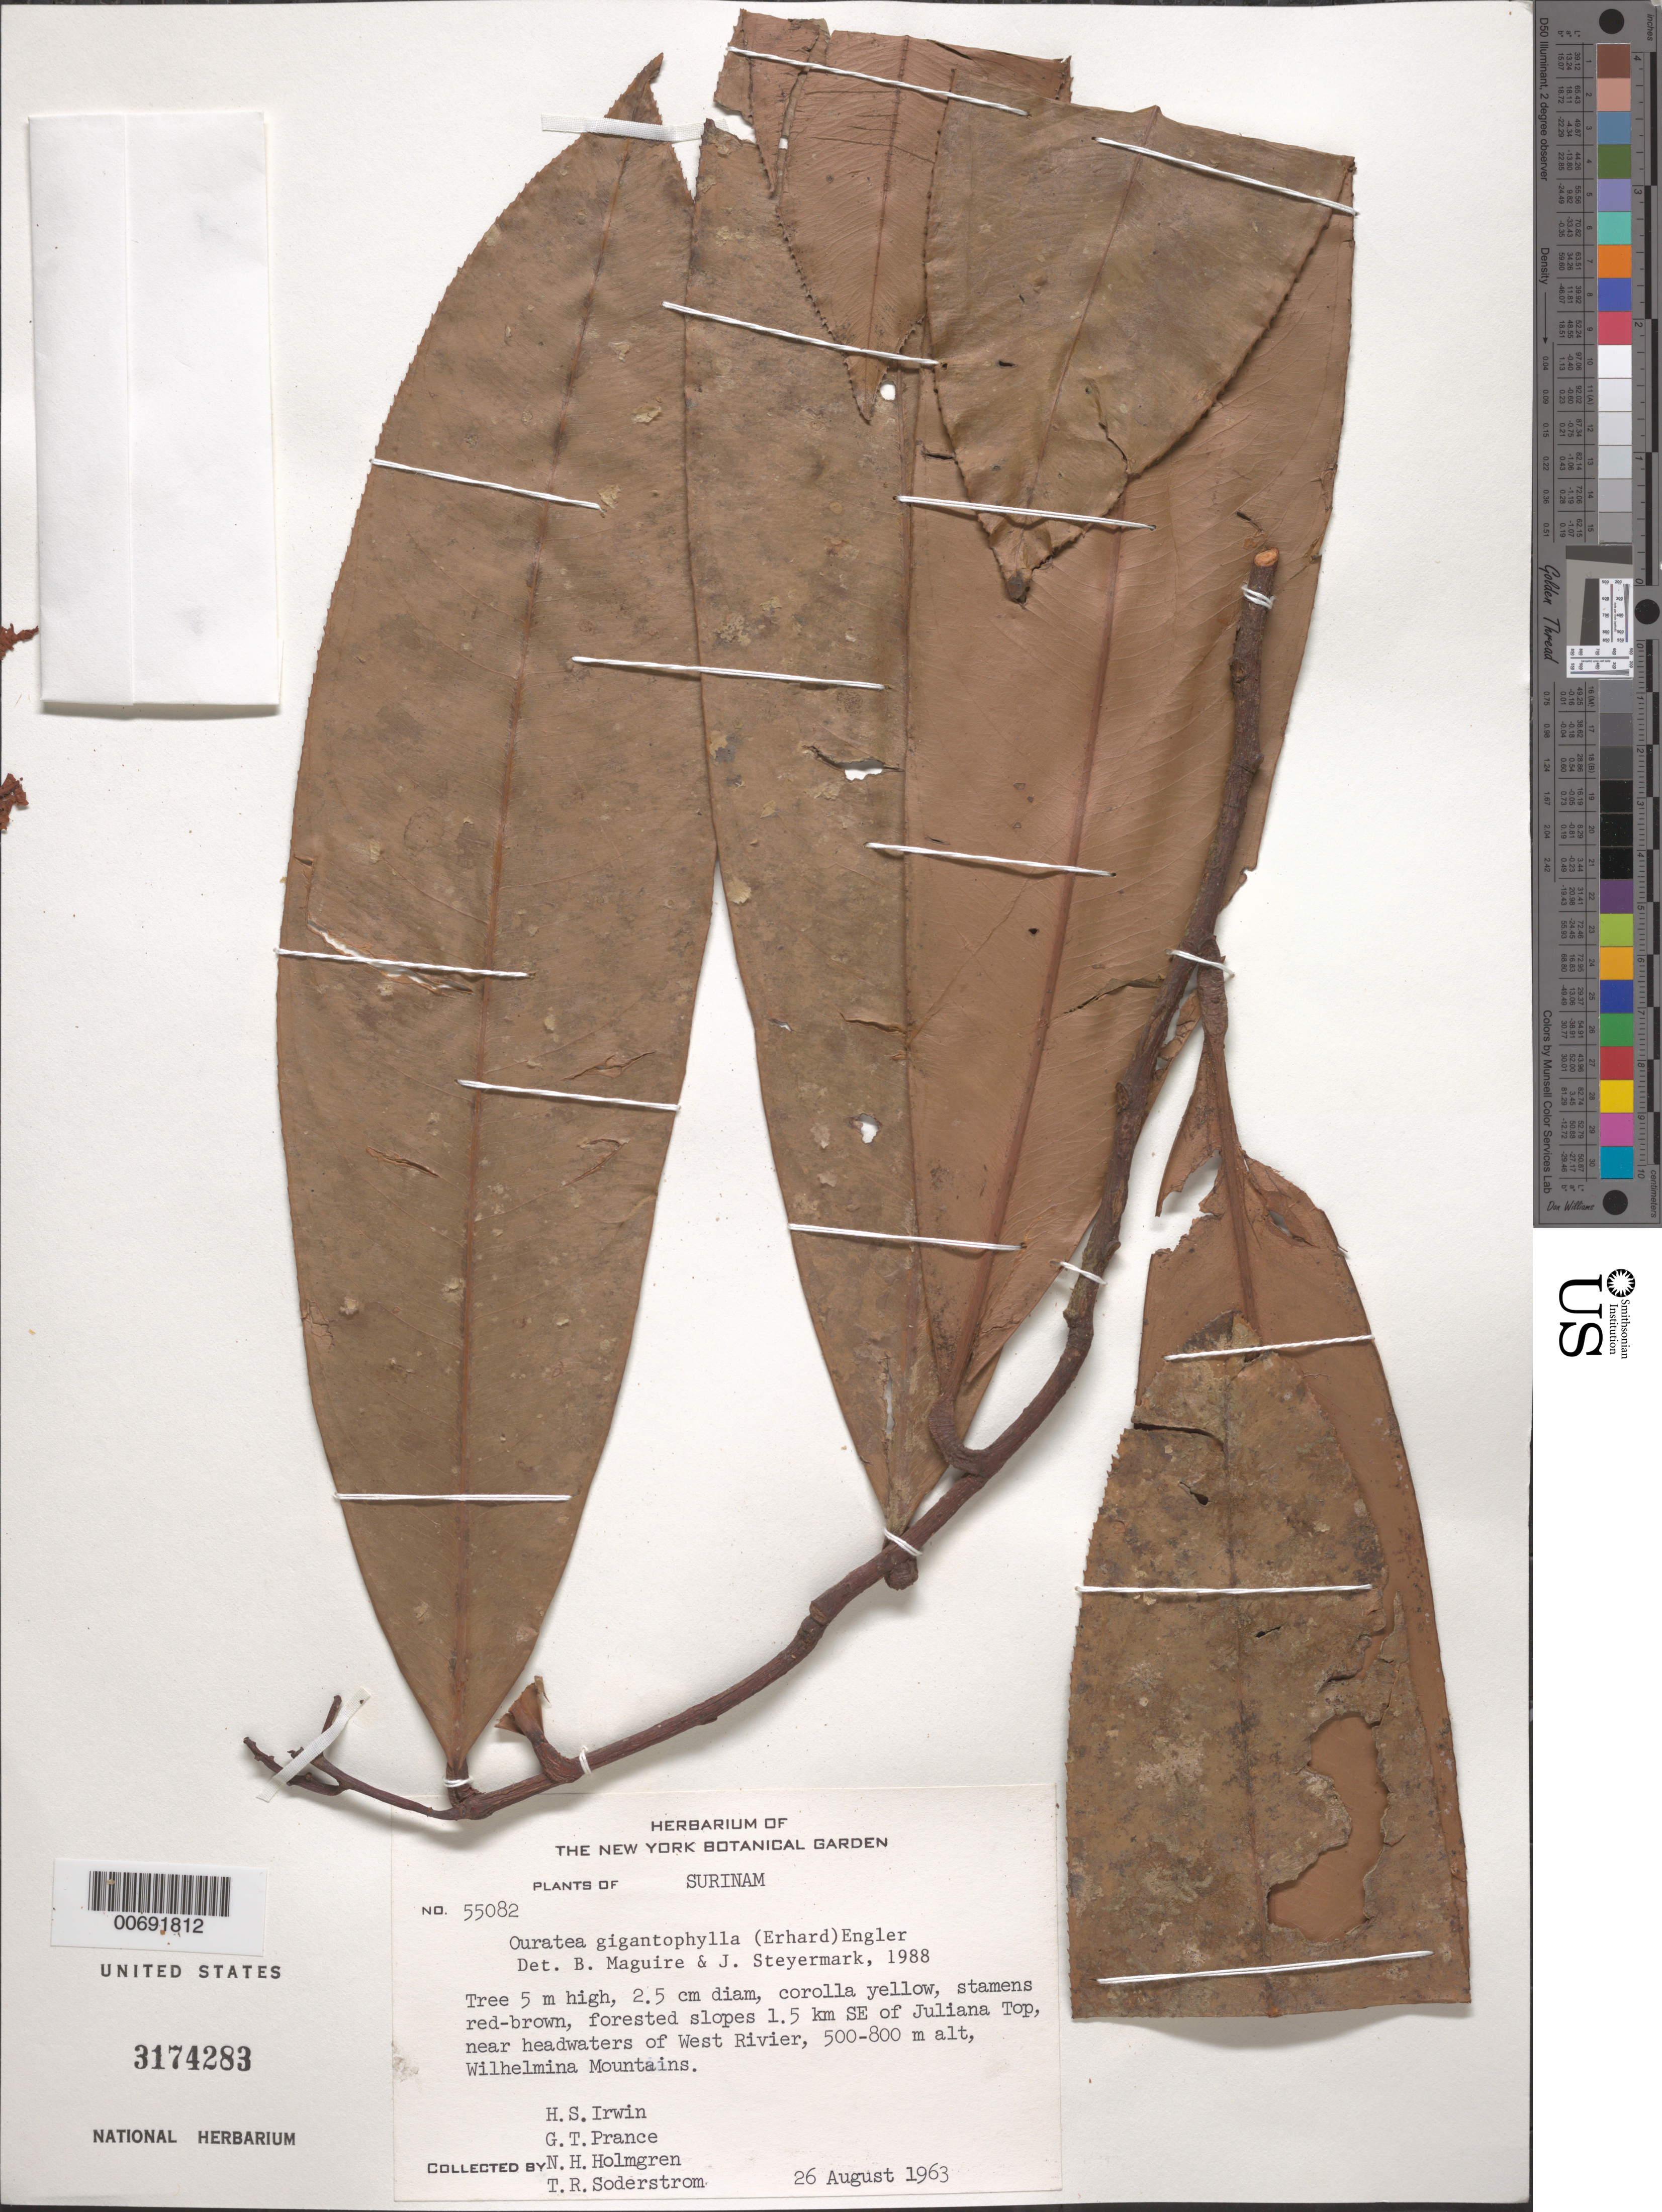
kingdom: Plantae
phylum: Tracheophyta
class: Magnoliopsida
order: Malpighiales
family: Ochnaceae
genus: Ouratea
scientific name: Ouratea gigantophylla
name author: (Erhard) Engl.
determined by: Steyermark, J. A.; Maguire, B.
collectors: H. Irwin, G. T. Prance, T. R. Soderstrom & N. H. Holmgren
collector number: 55082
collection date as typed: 26-Aug-63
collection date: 1963-08-26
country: Suriname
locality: Juliana Top, 1.5 km SE of, near headwaters of West River, Wilhelmina Gebergte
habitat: Forested slopes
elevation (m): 500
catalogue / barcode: US 3174283